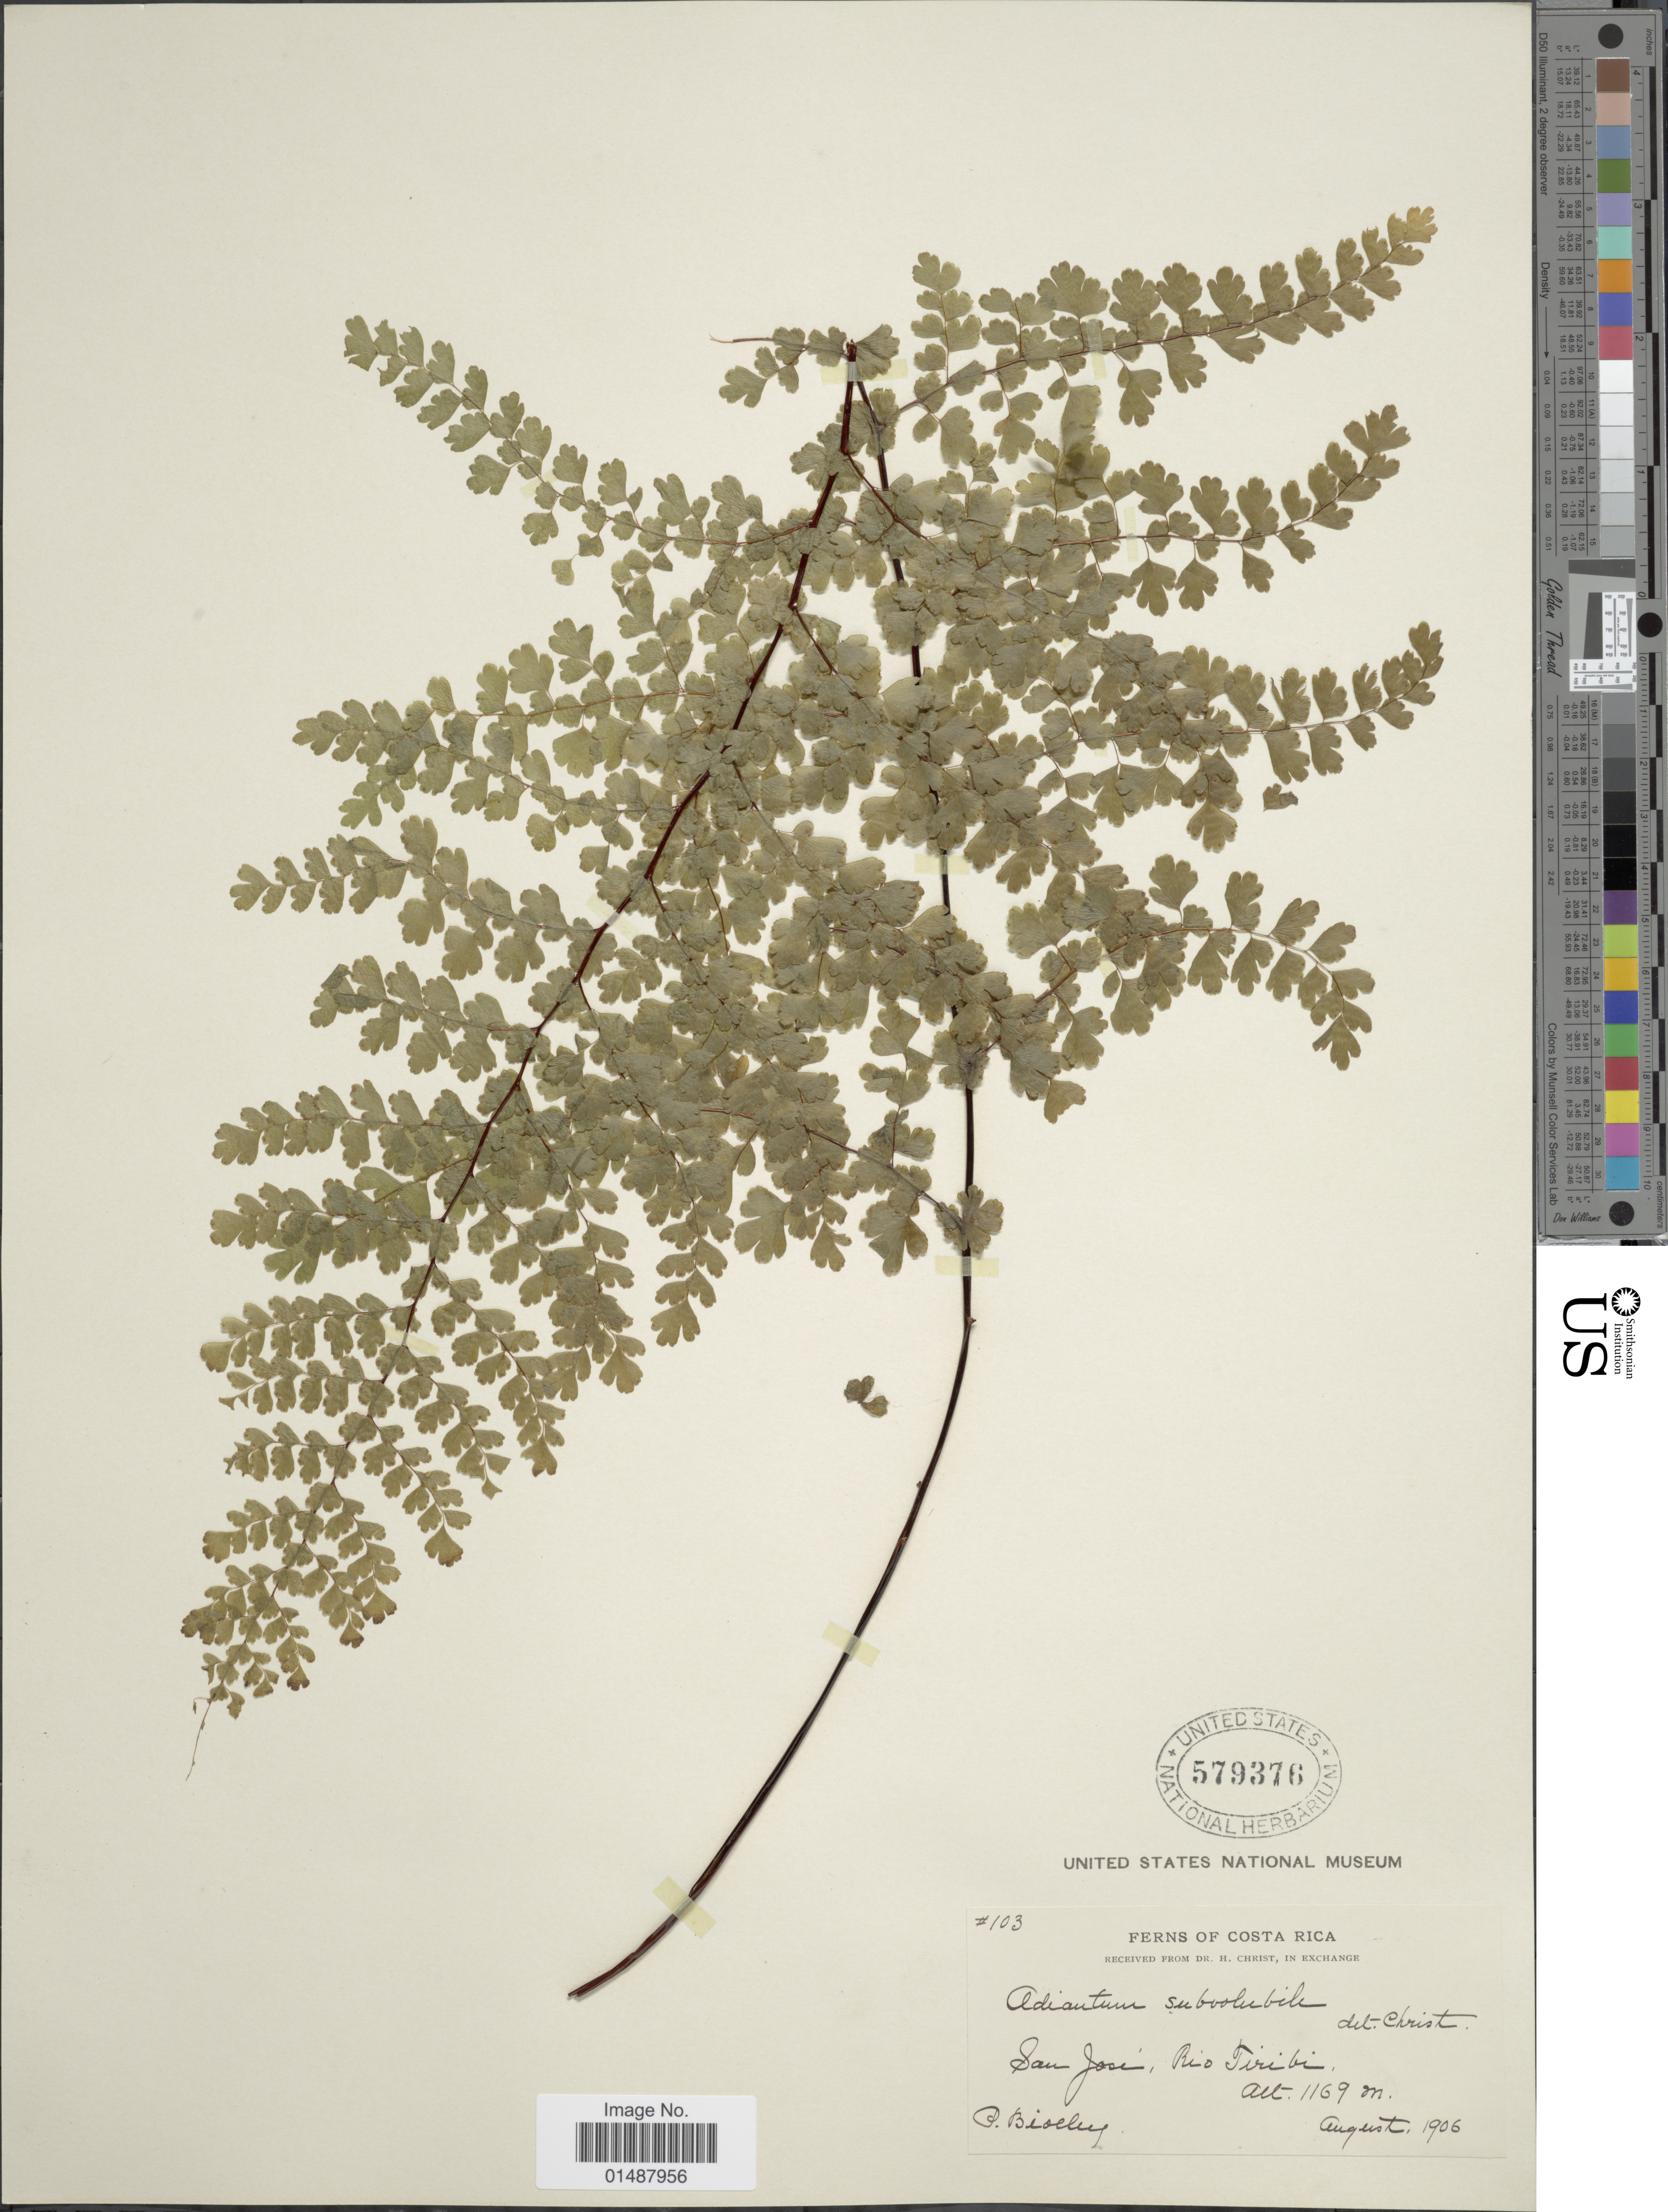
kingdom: Plantae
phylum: Tracheophyta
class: Polypodiopsida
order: Polypodiales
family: Pteridaceae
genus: Adiantum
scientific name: Adiantum concinnum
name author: Humb. & Bonpl. ex Willd.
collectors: P. Biolley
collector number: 103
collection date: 1906-08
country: Costa Rica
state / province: San José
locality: Rio Tiribi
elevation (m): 1169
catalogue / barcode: US 579376